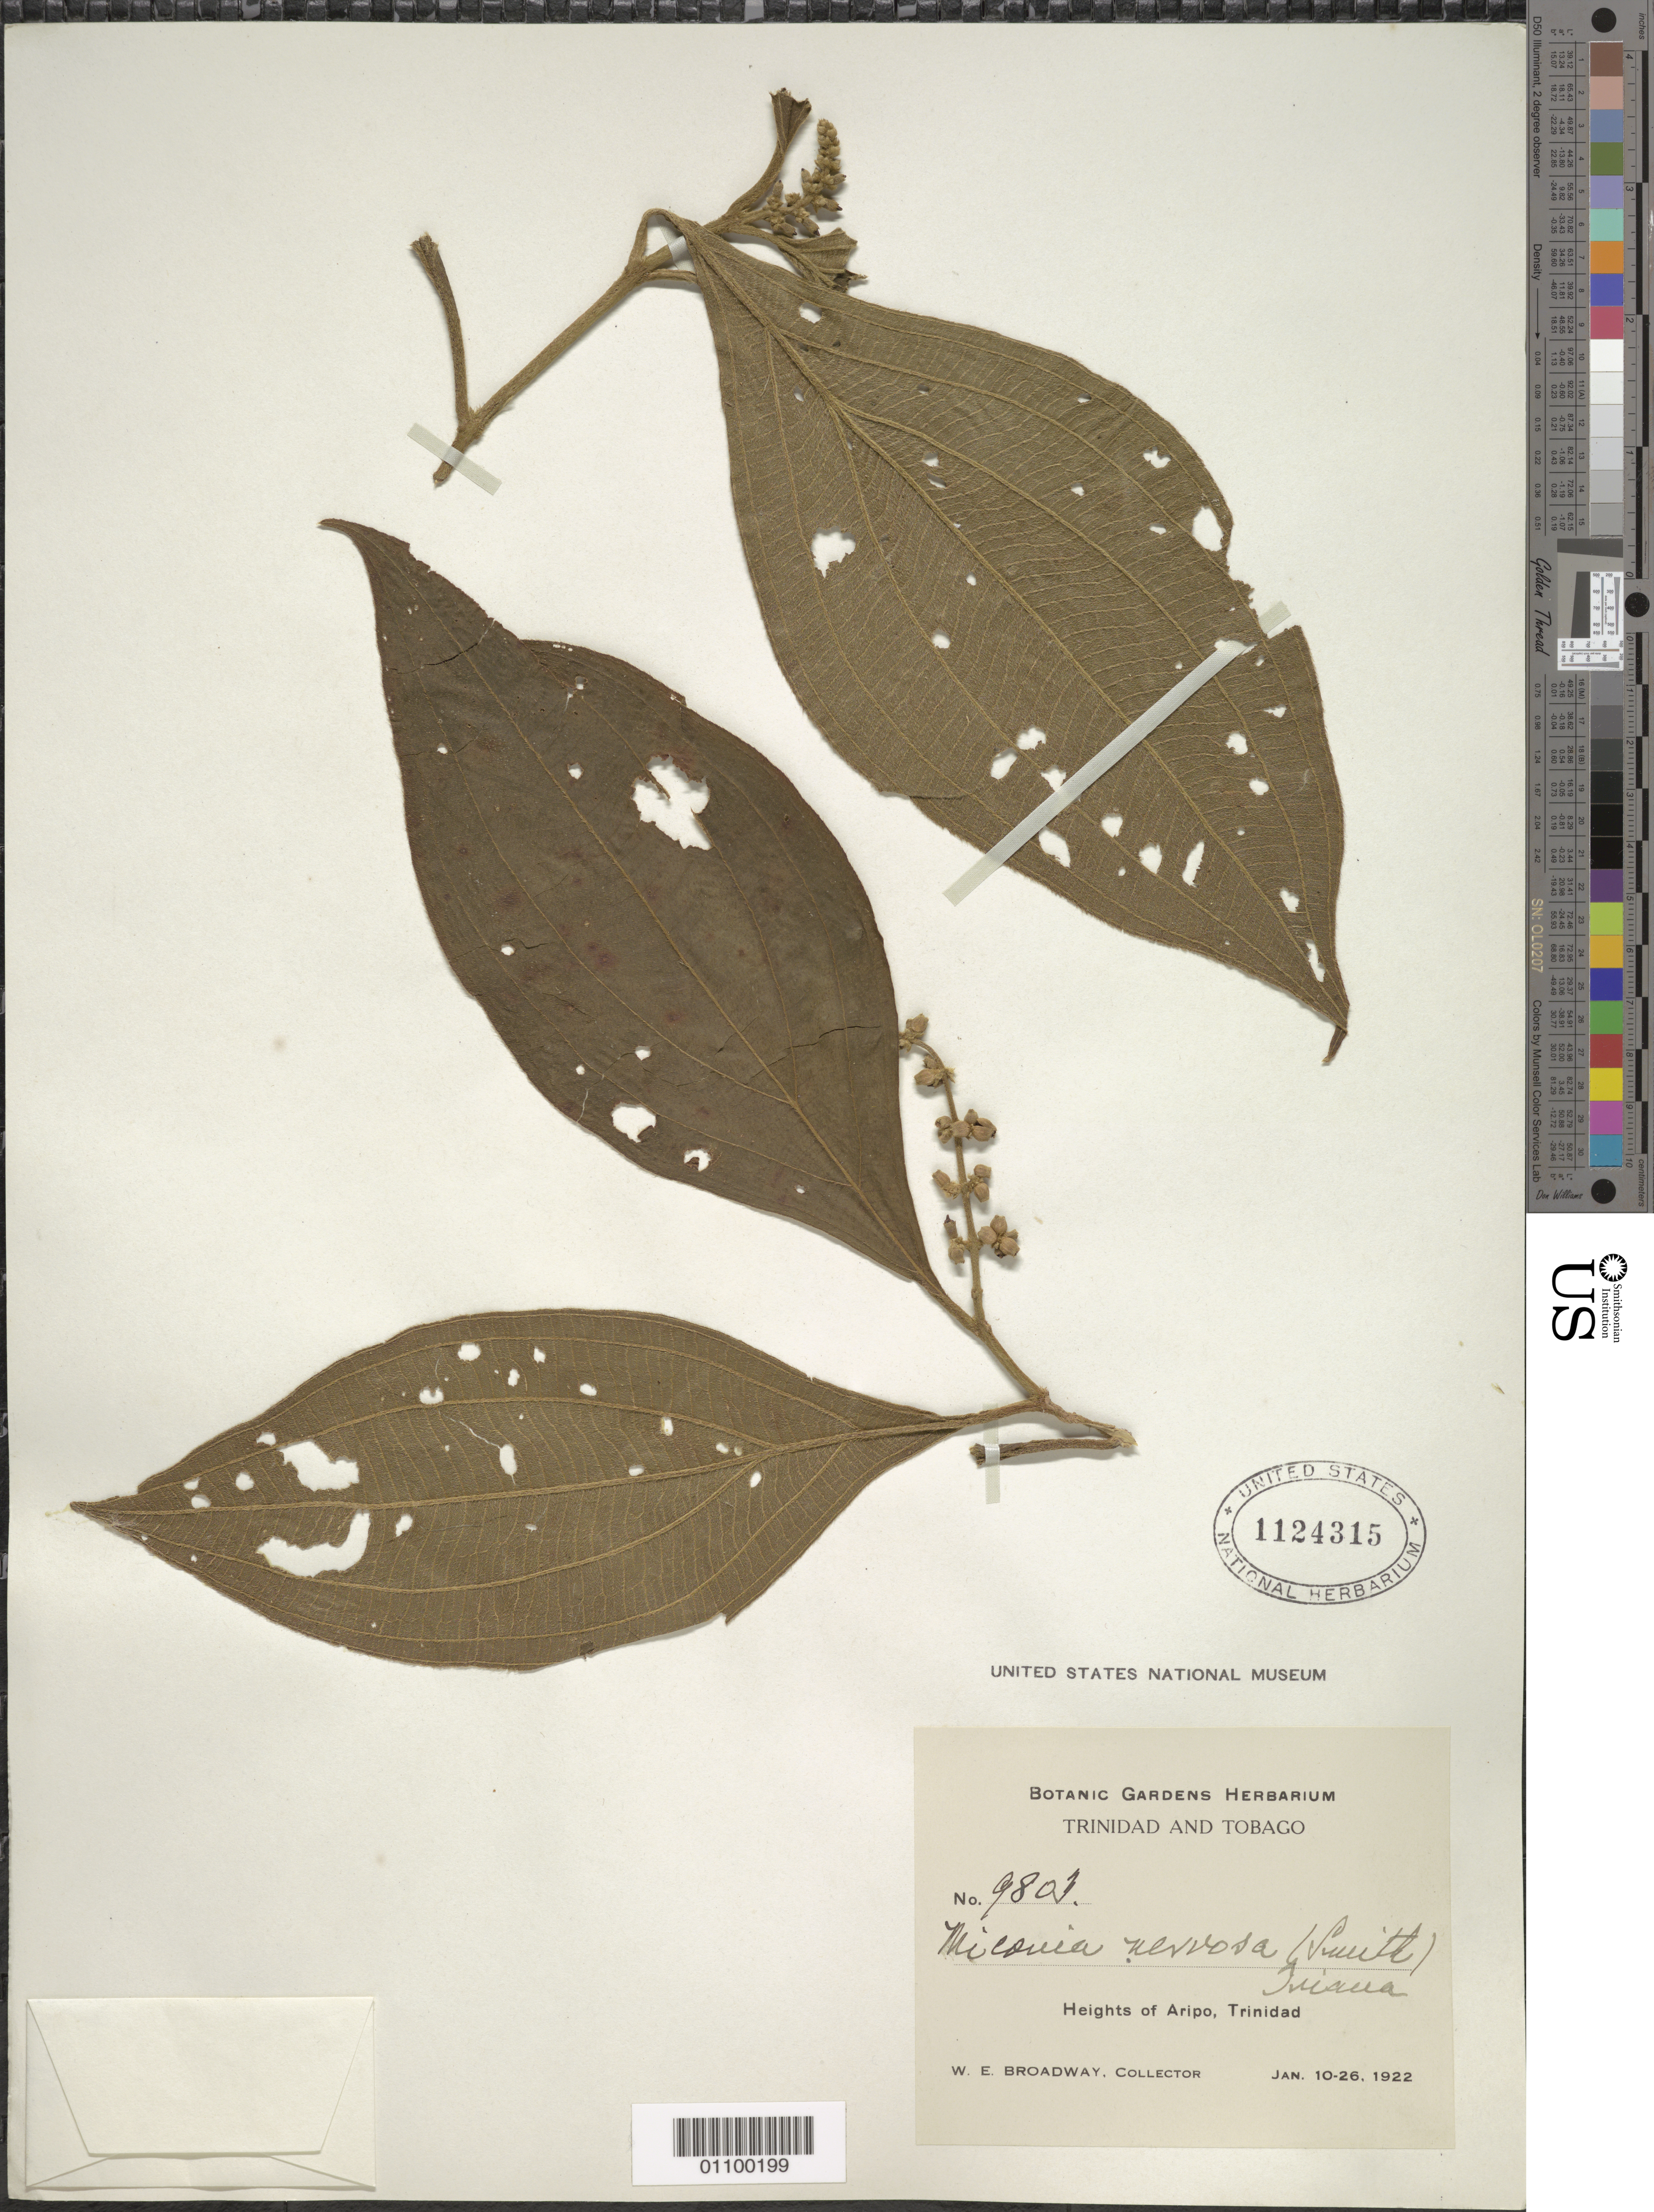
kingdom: Plantae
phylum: Tracheophyta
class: Magnoliopsida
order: Myrtales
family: Melastomataceae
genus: Miconia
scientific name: Miconia nervosa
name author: (Sm.) Triana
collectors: W. E. Broadway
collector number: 9803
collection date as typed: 10 Jan 1922 to 26 Jan 1922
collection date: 1922-01-10/1922-01-26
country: Trinidad and Tobago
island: Trinidad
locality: Heights of Aripo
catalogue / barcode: US 1124315